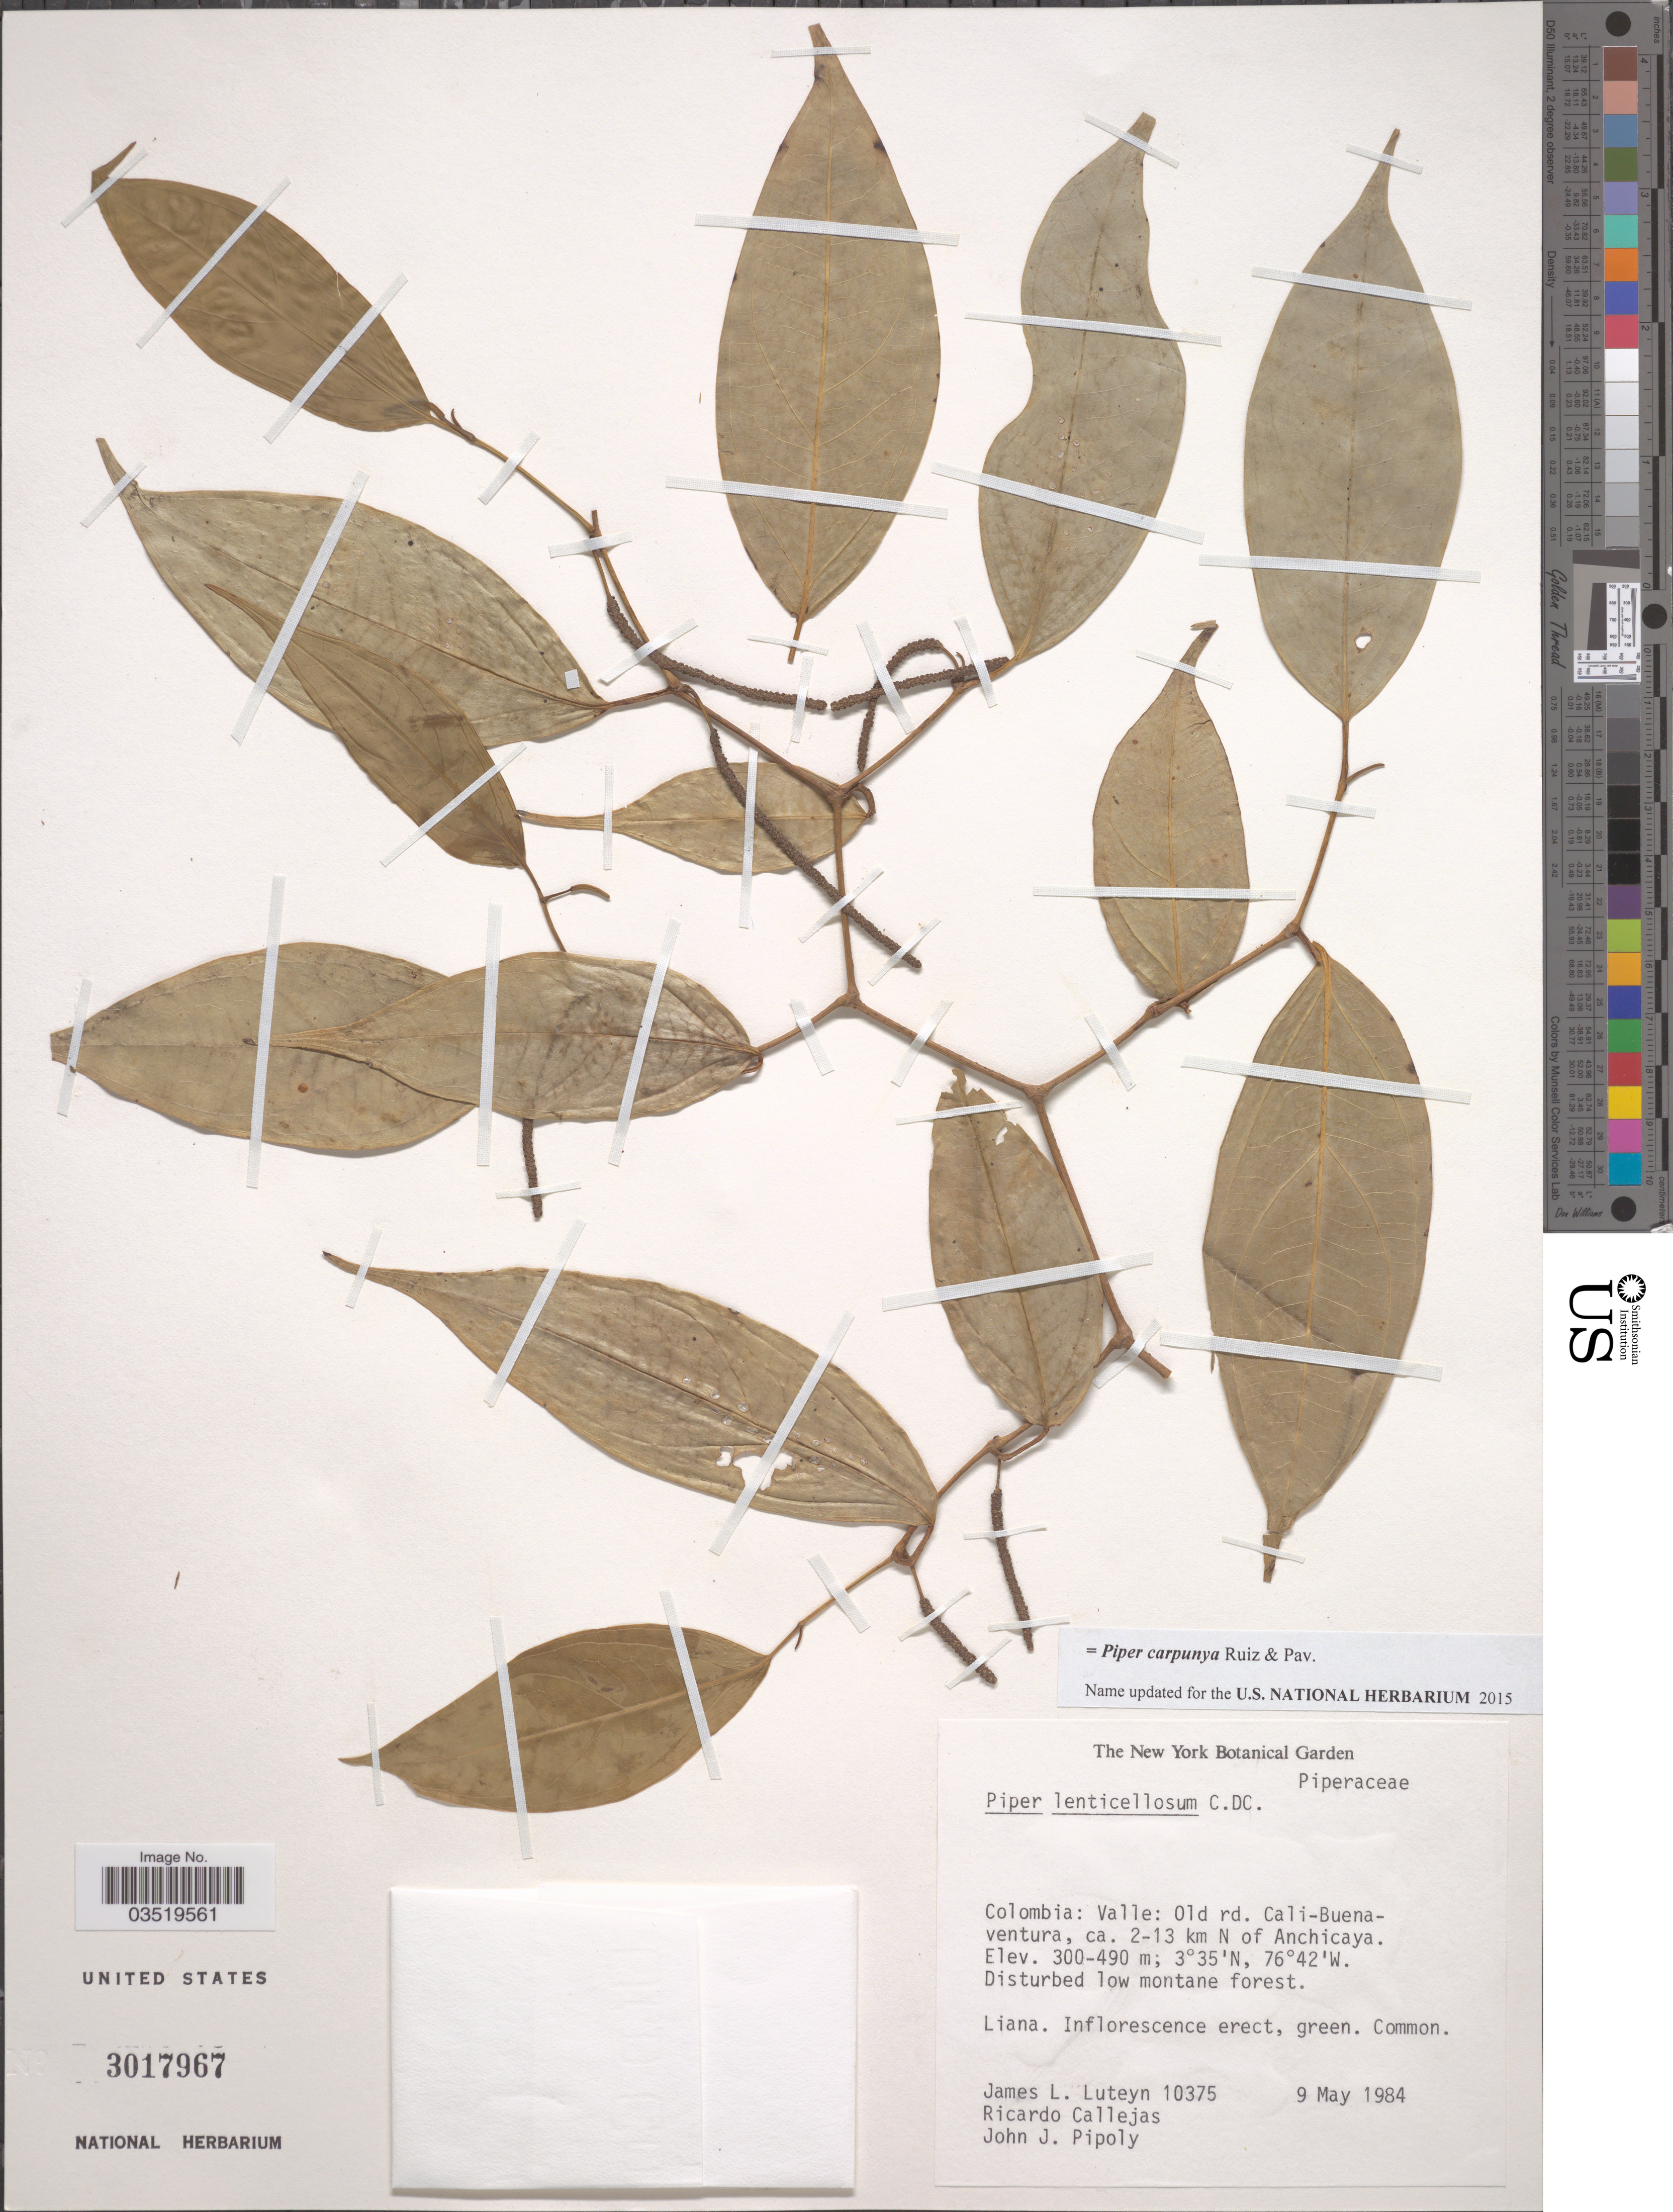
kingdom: Plantae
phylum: Tracheophyta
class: Magnoliopsida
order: Piperales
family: Piperaceae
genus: Piper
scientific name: Piper carpunya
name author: Ruiz & Pav.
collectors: J. L. Luteyn, R. Callejas & J. J. Pipoly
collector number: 10375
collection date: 1984-05-09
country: Colombia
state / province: Valle del Cauca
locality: Valle: Old rd. Cali-Buenaventura, ca. 2-13 km N of Anchicaya.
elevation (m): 300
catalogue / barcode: US 3017967